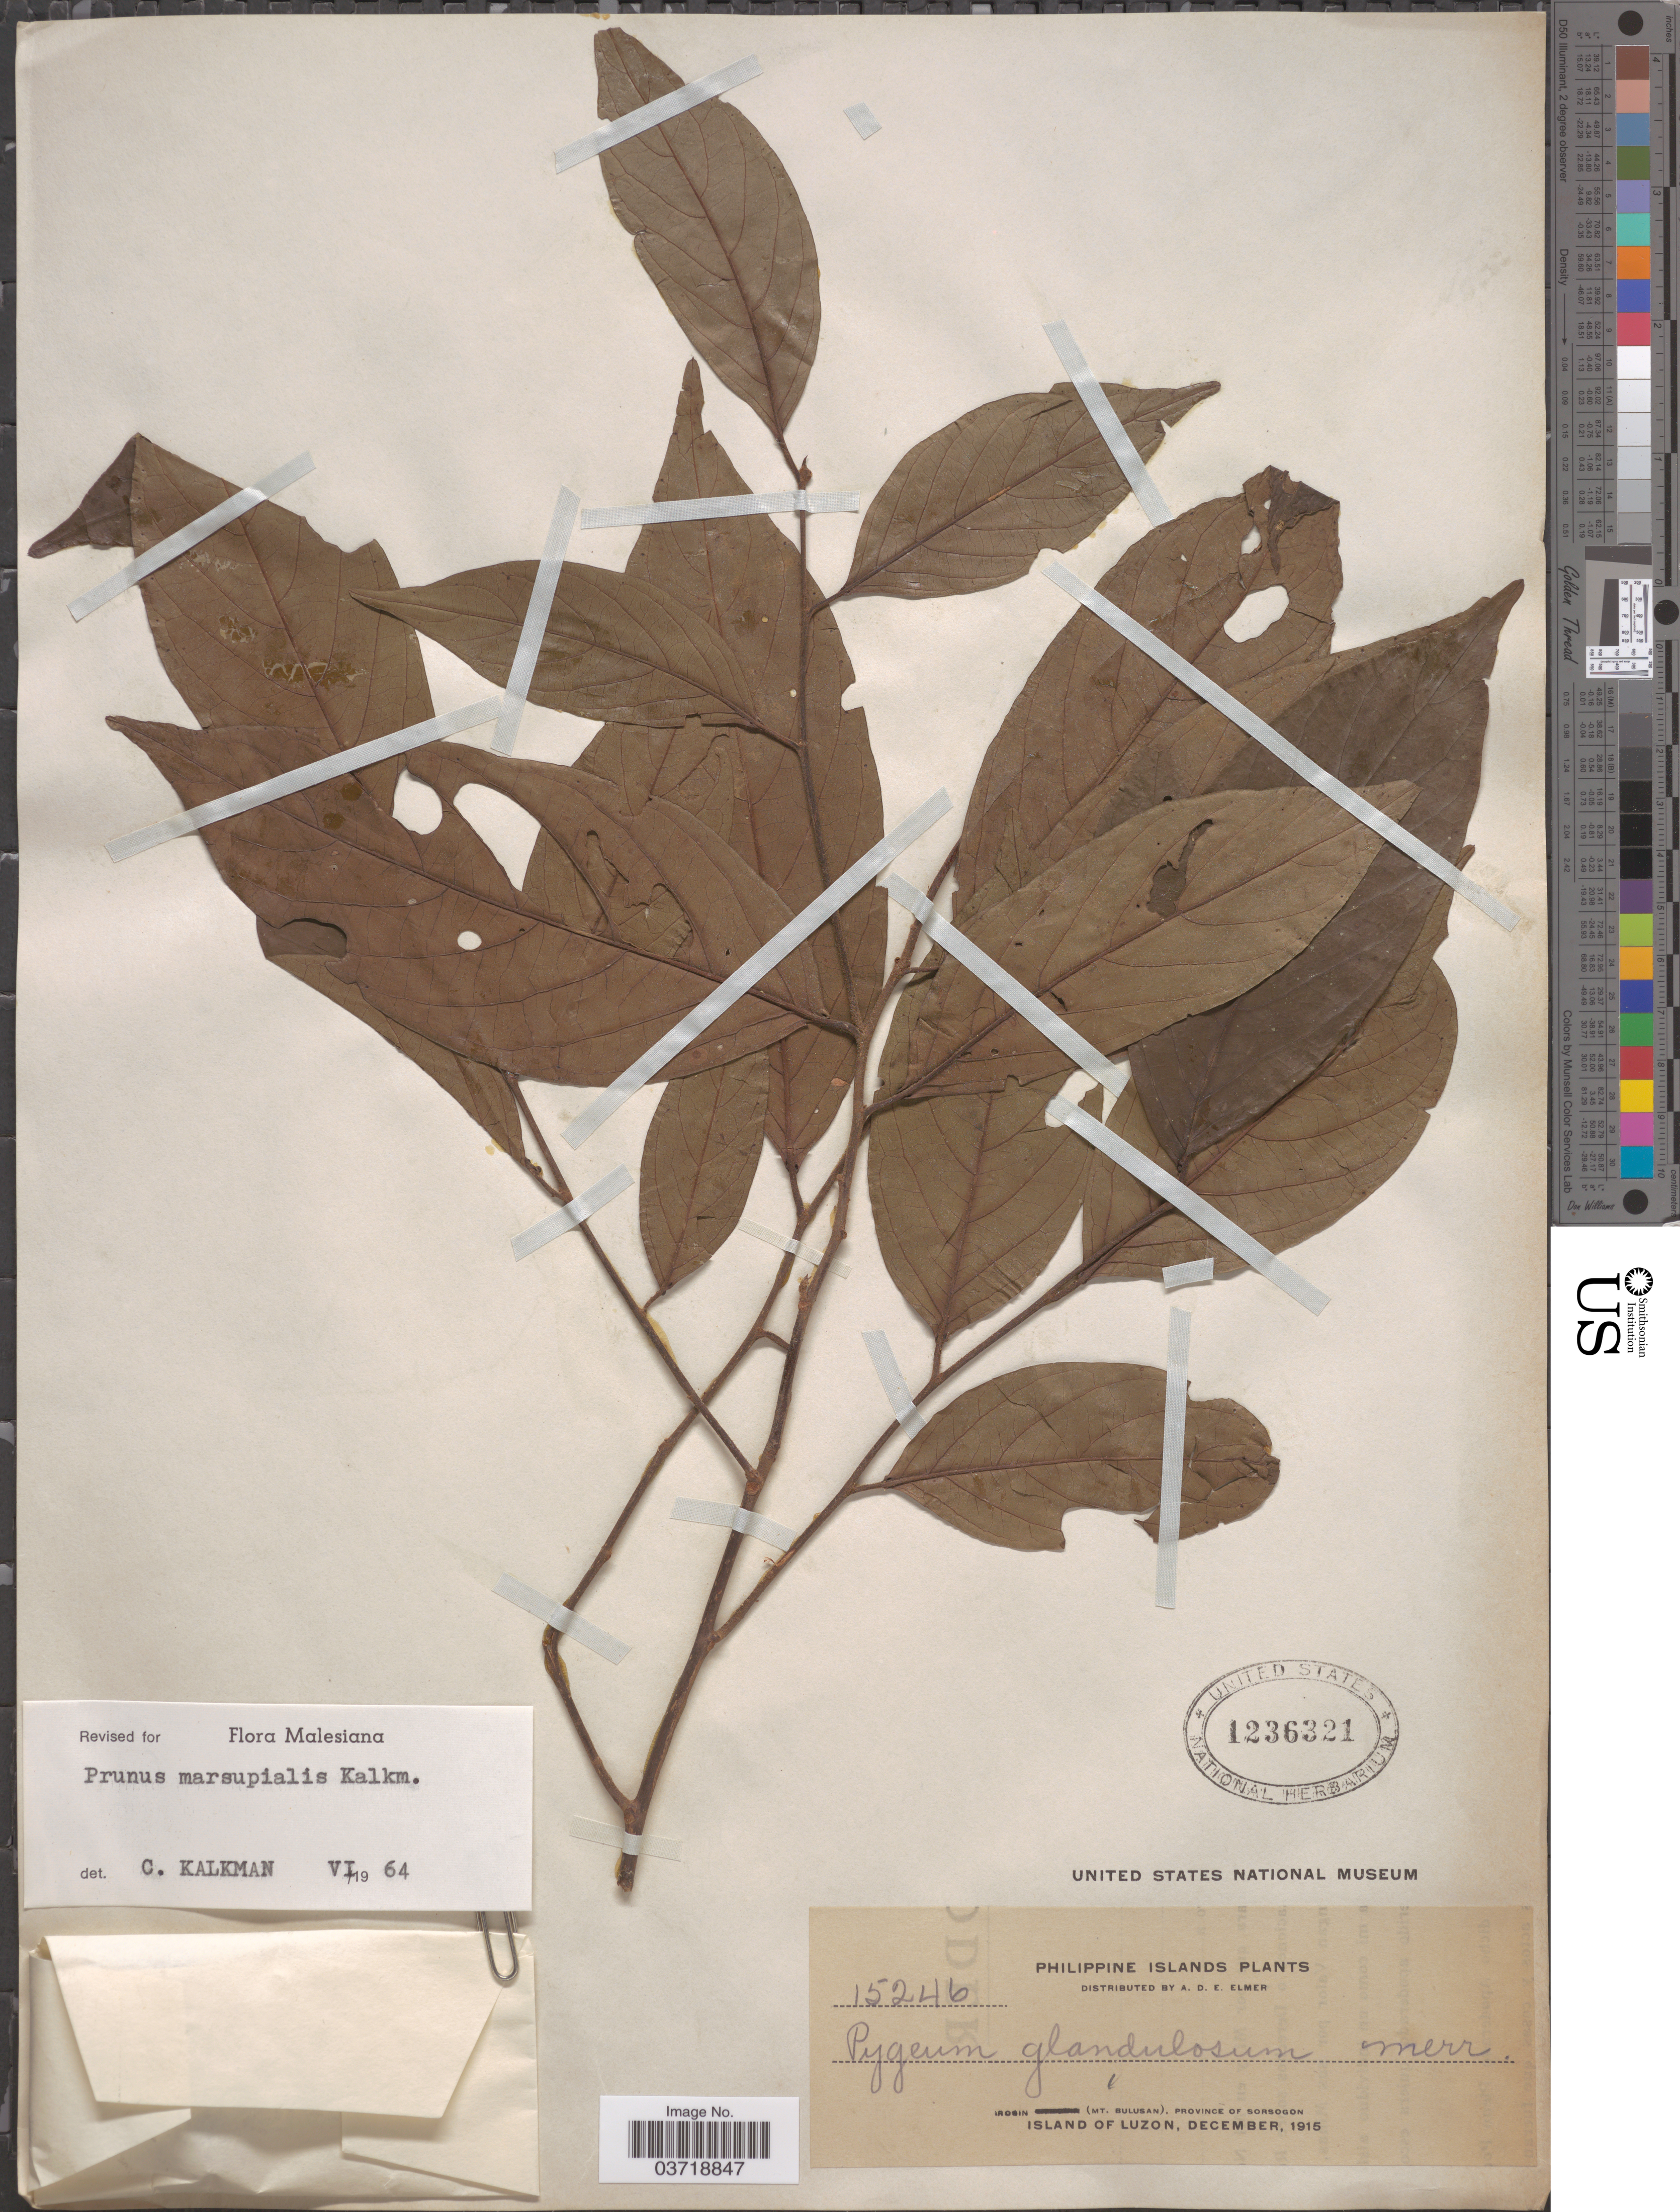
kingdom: Plantae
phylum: Tracheophyta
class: Magnoliopsida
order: Rosales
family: Rosaceae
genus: Prunus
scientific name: Prunus marsupialis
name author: Kalkman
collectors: A. D. E. Elmer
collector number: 15246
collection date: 1915-12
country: Philippines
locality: Irosin (Mt. Bulusan), Province of Sorsogon. Island of Luzon.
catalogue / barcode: US 1236321